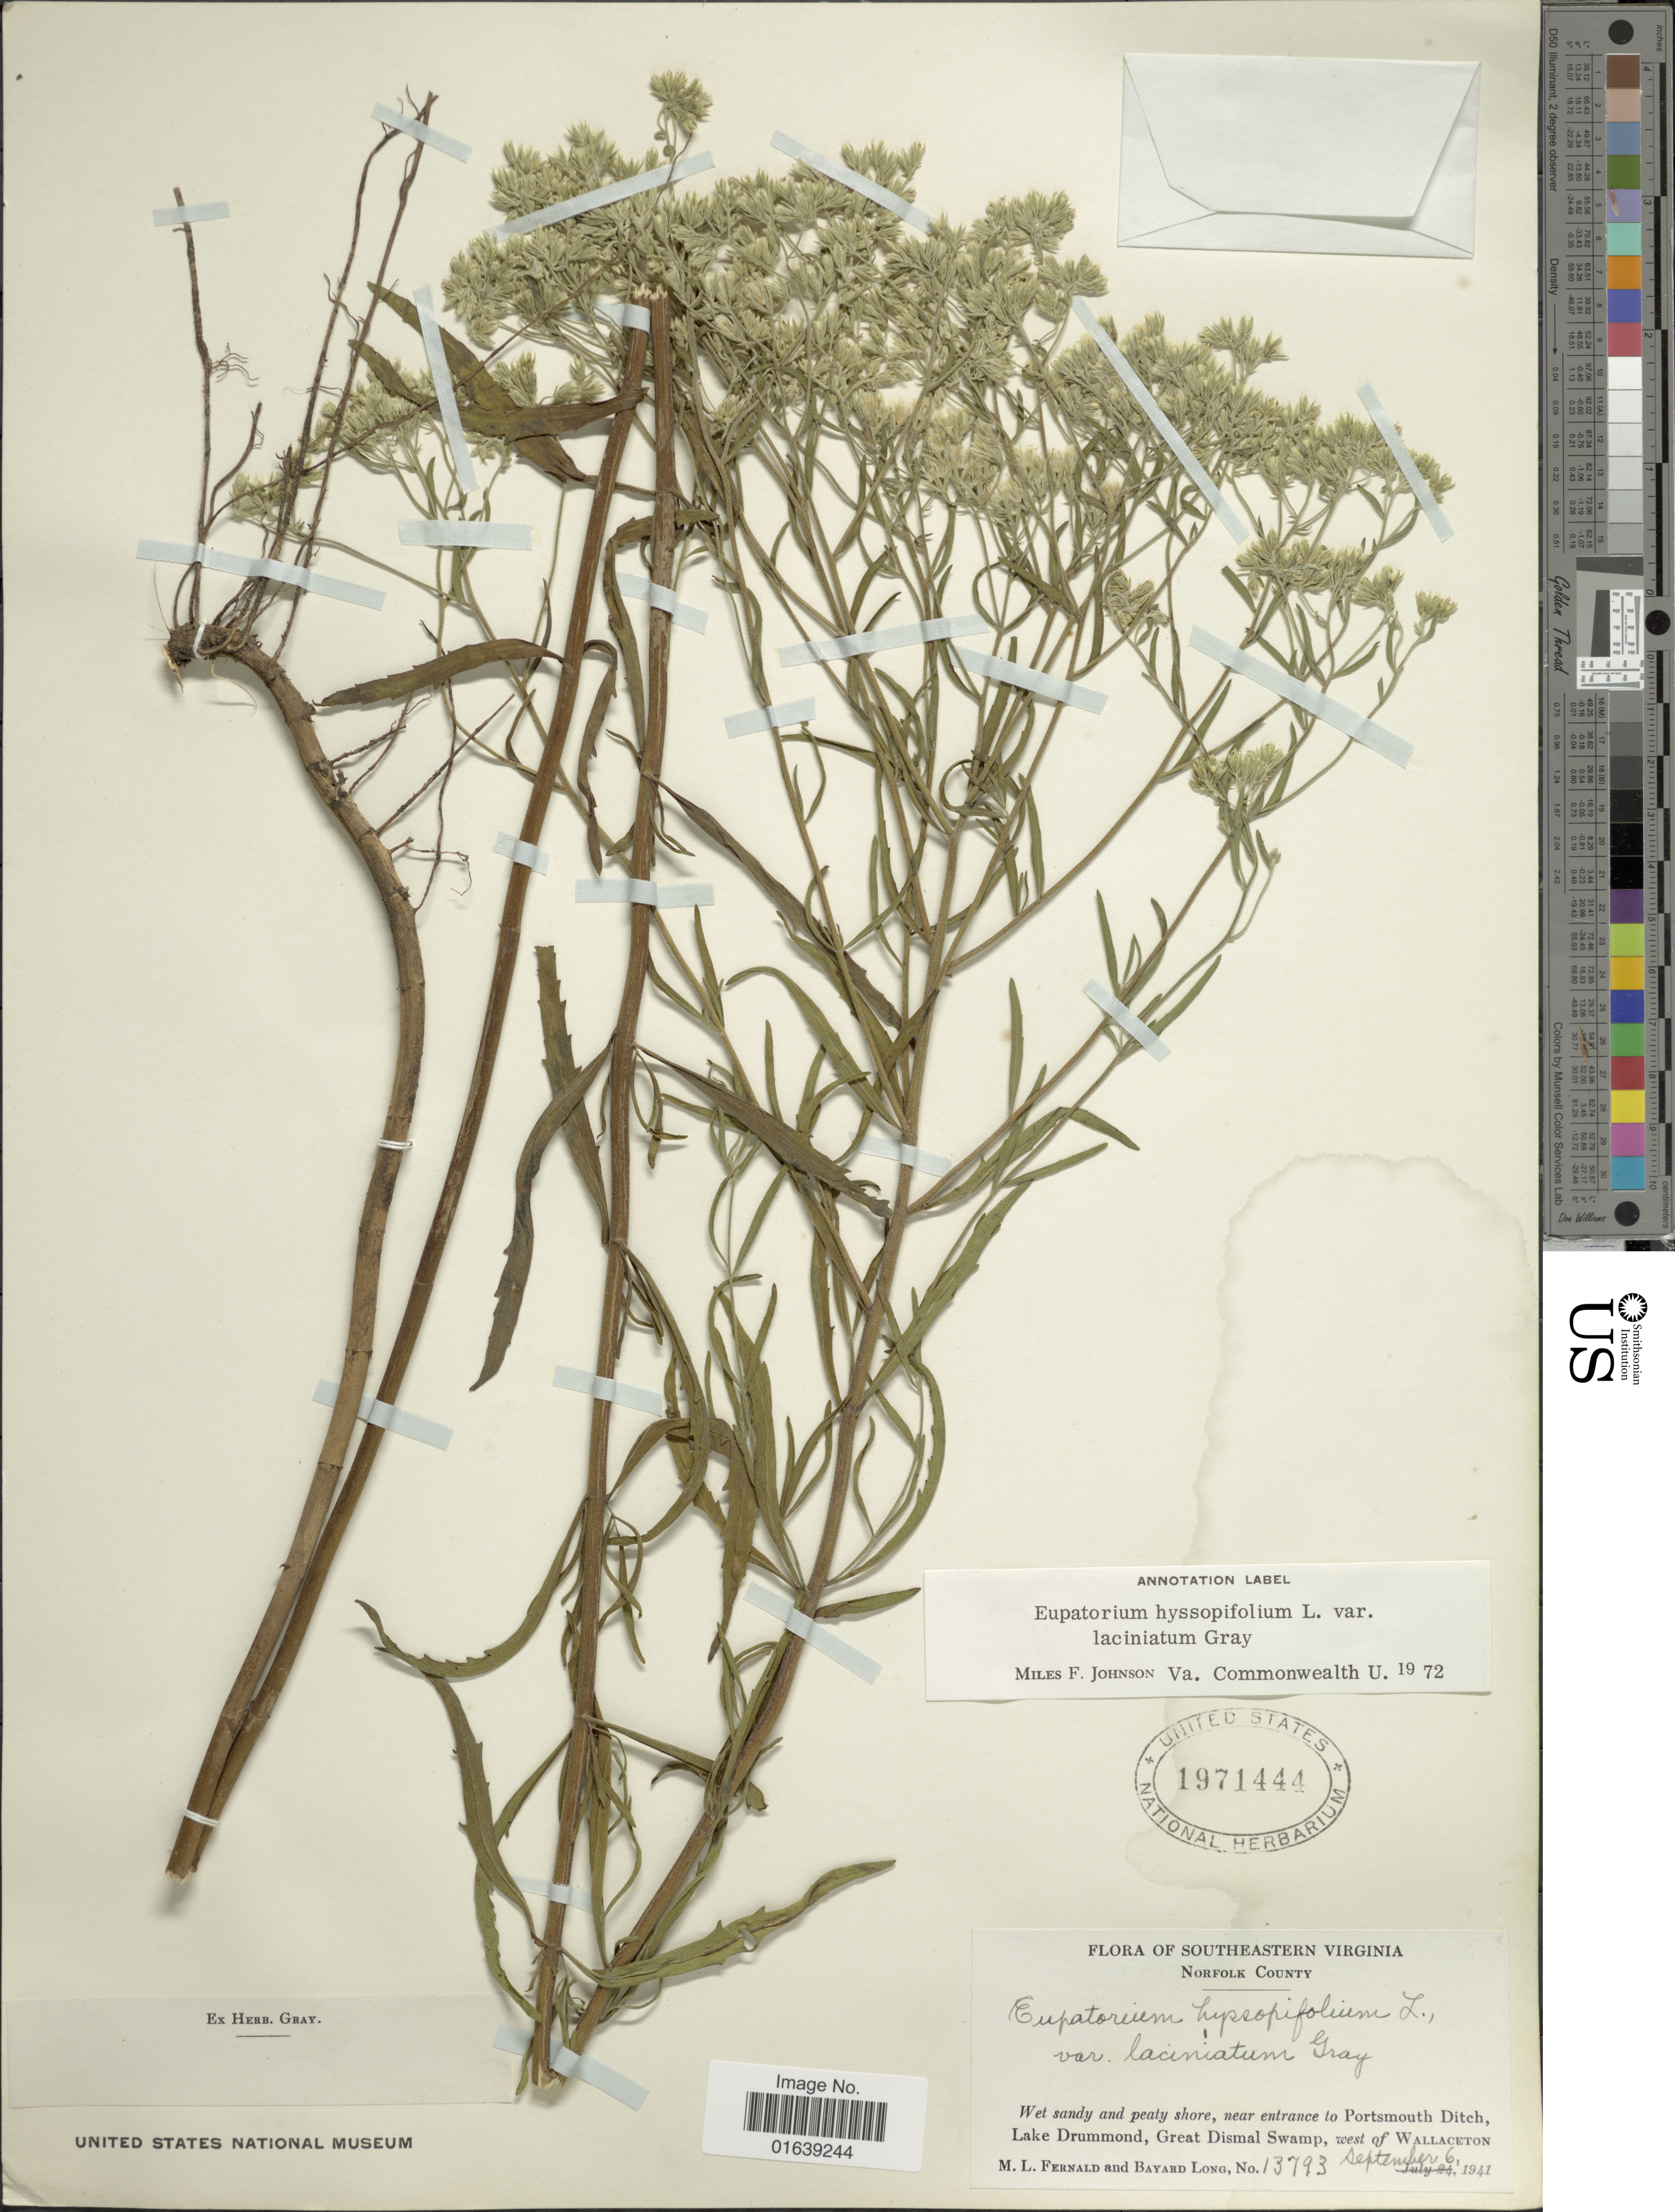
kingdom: Plantae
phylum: Tracheophyta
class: Magnoliopsida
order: Asterales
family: Asteraceae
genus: Eupatorium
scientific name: Eupatorium hyssopifolium var. laciniatum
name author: A. Gray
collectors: M. L. Fernald & B. Long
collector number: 13793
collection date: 1941-09-06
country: United States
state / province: Virginia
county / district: City of Norfolk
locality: Southeastern Virginia. Norfolk County. Lake Drummond, Great Dismal Swamp, west of Wallaceton. Wet sandy and peaty shore, near entrance to portsmouth Ditch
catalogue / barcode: US 1971444